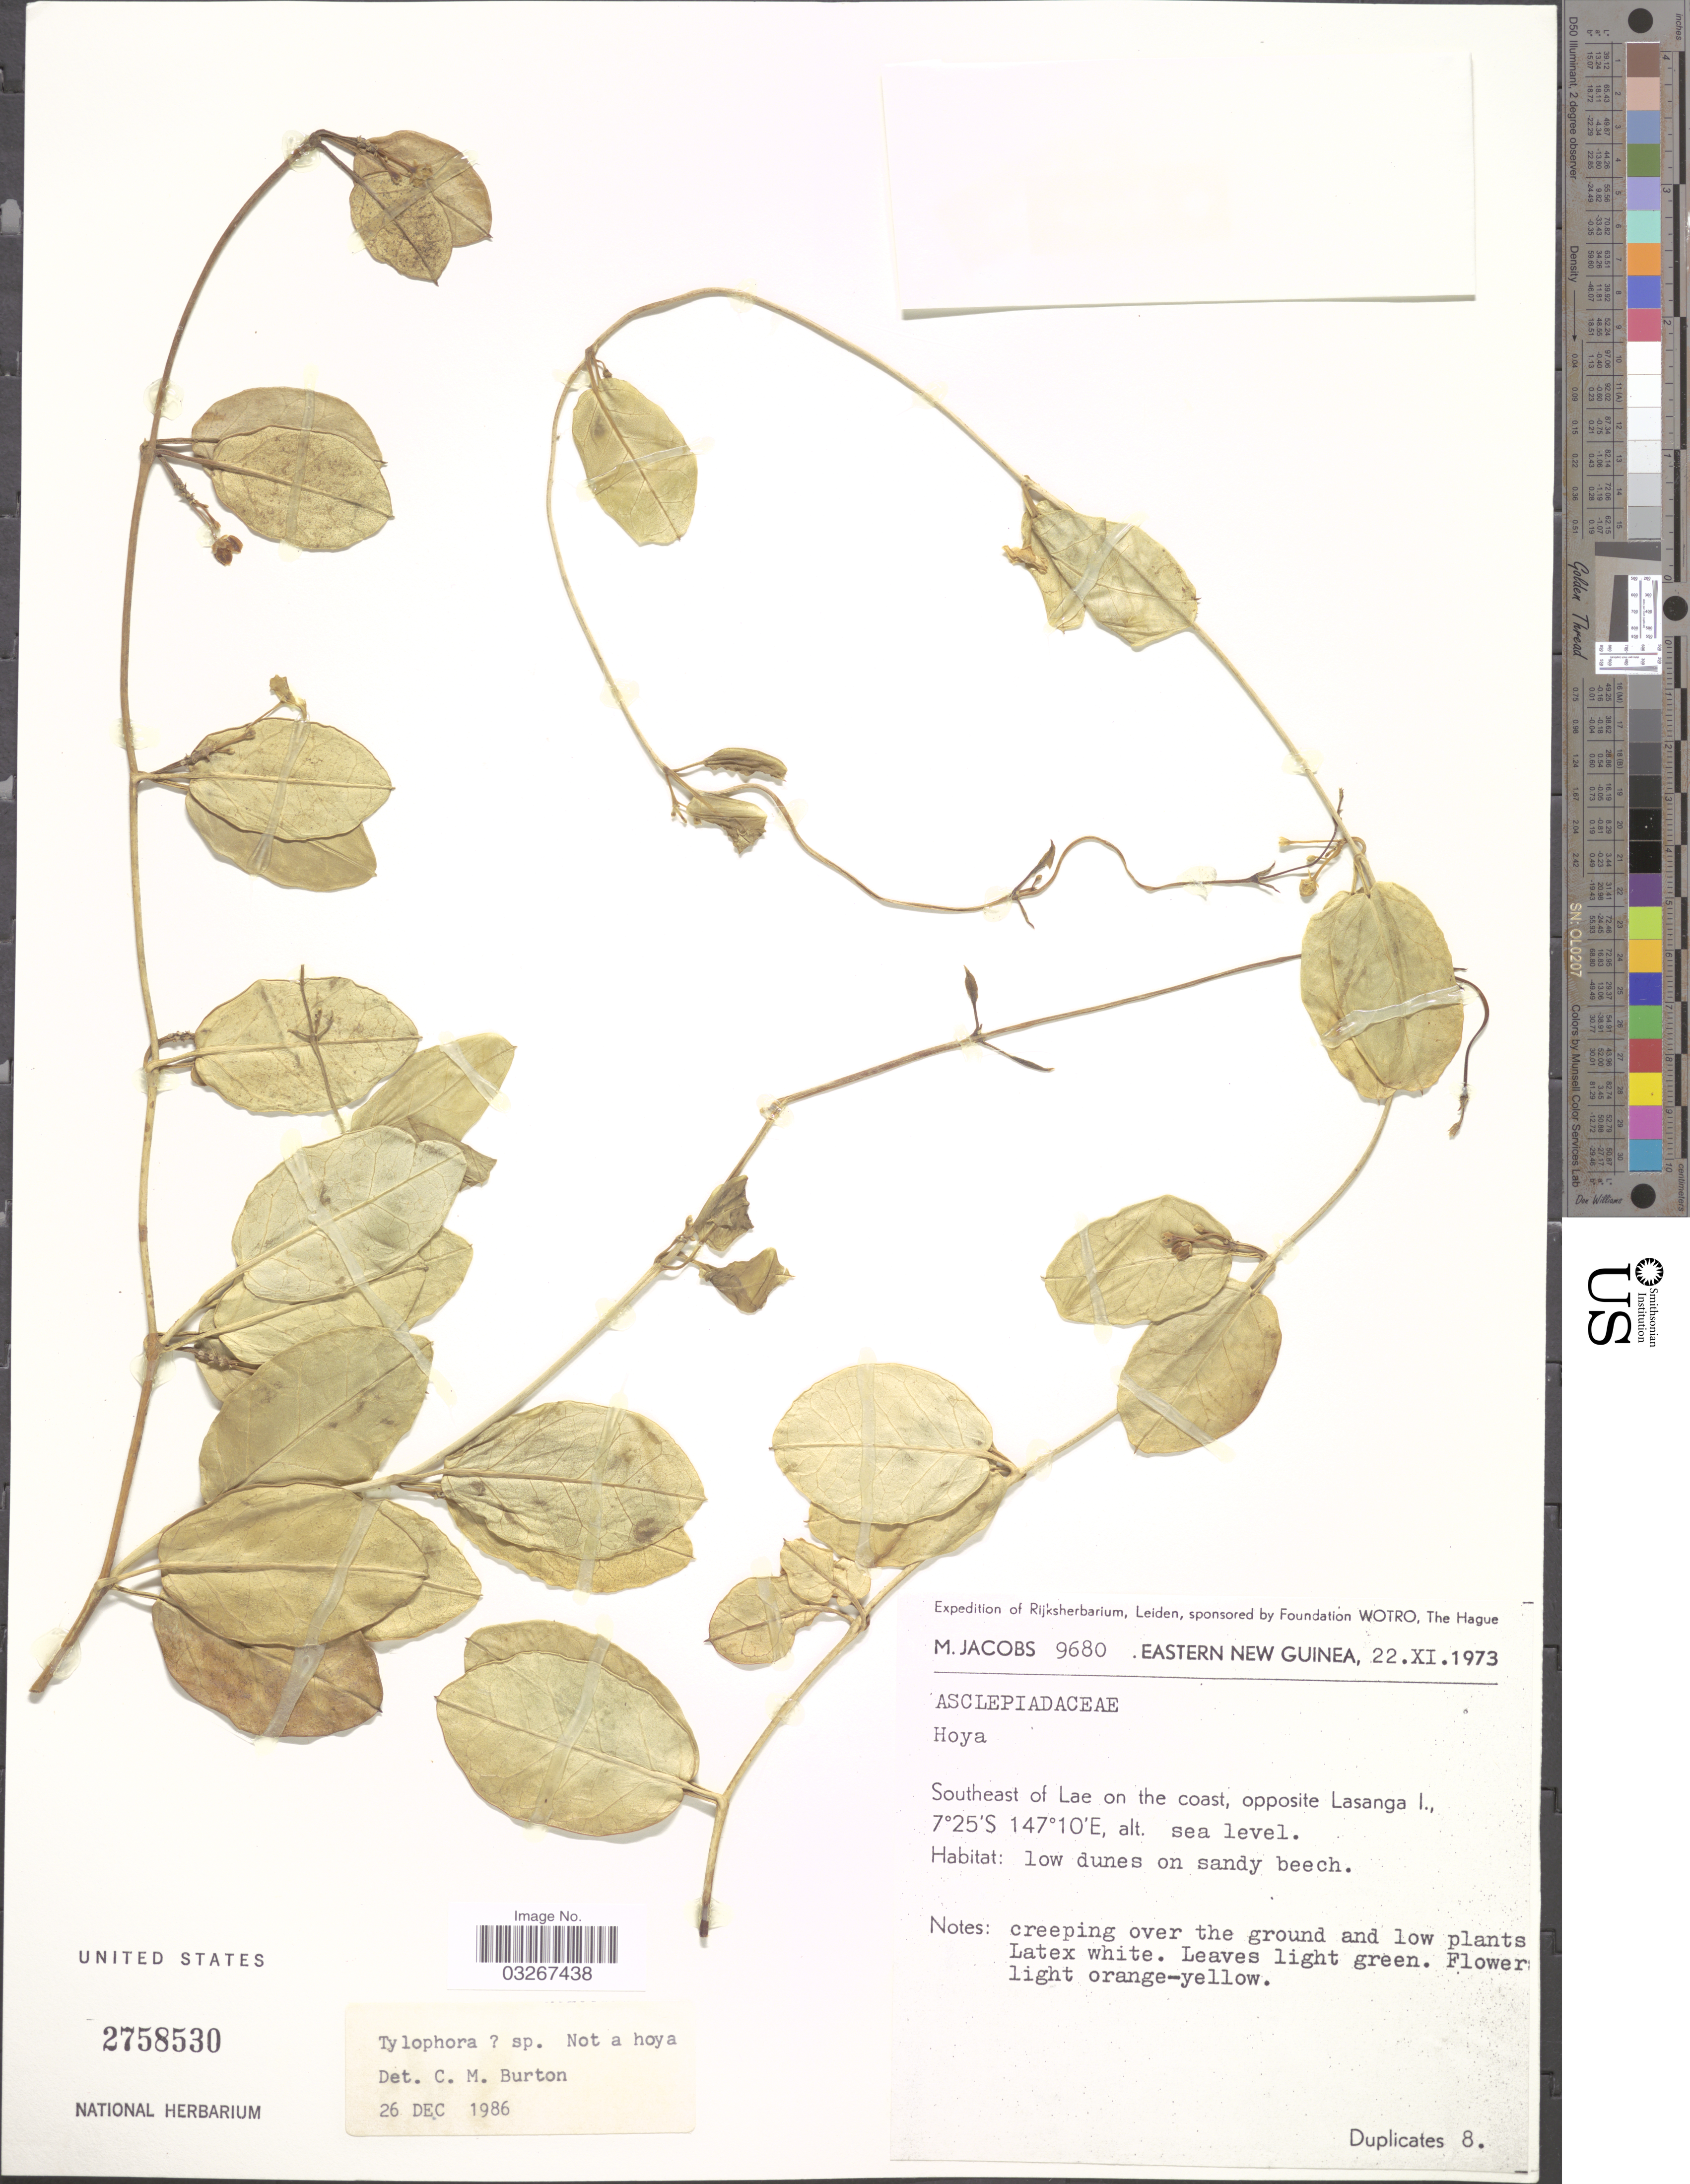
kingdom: Plantae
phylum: Tracheophyta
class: Magnoliopsida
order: Gentianales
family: Apocynaceae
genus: Tylophora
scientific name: Tylophora sp.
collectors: M. Jacobs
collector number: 9680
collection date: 1973-11-22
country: Papua New Guinea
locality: Eastern New Guinea. Southeast of Lae on the coast, opposite Lasanga I.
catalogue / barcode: US 2758530